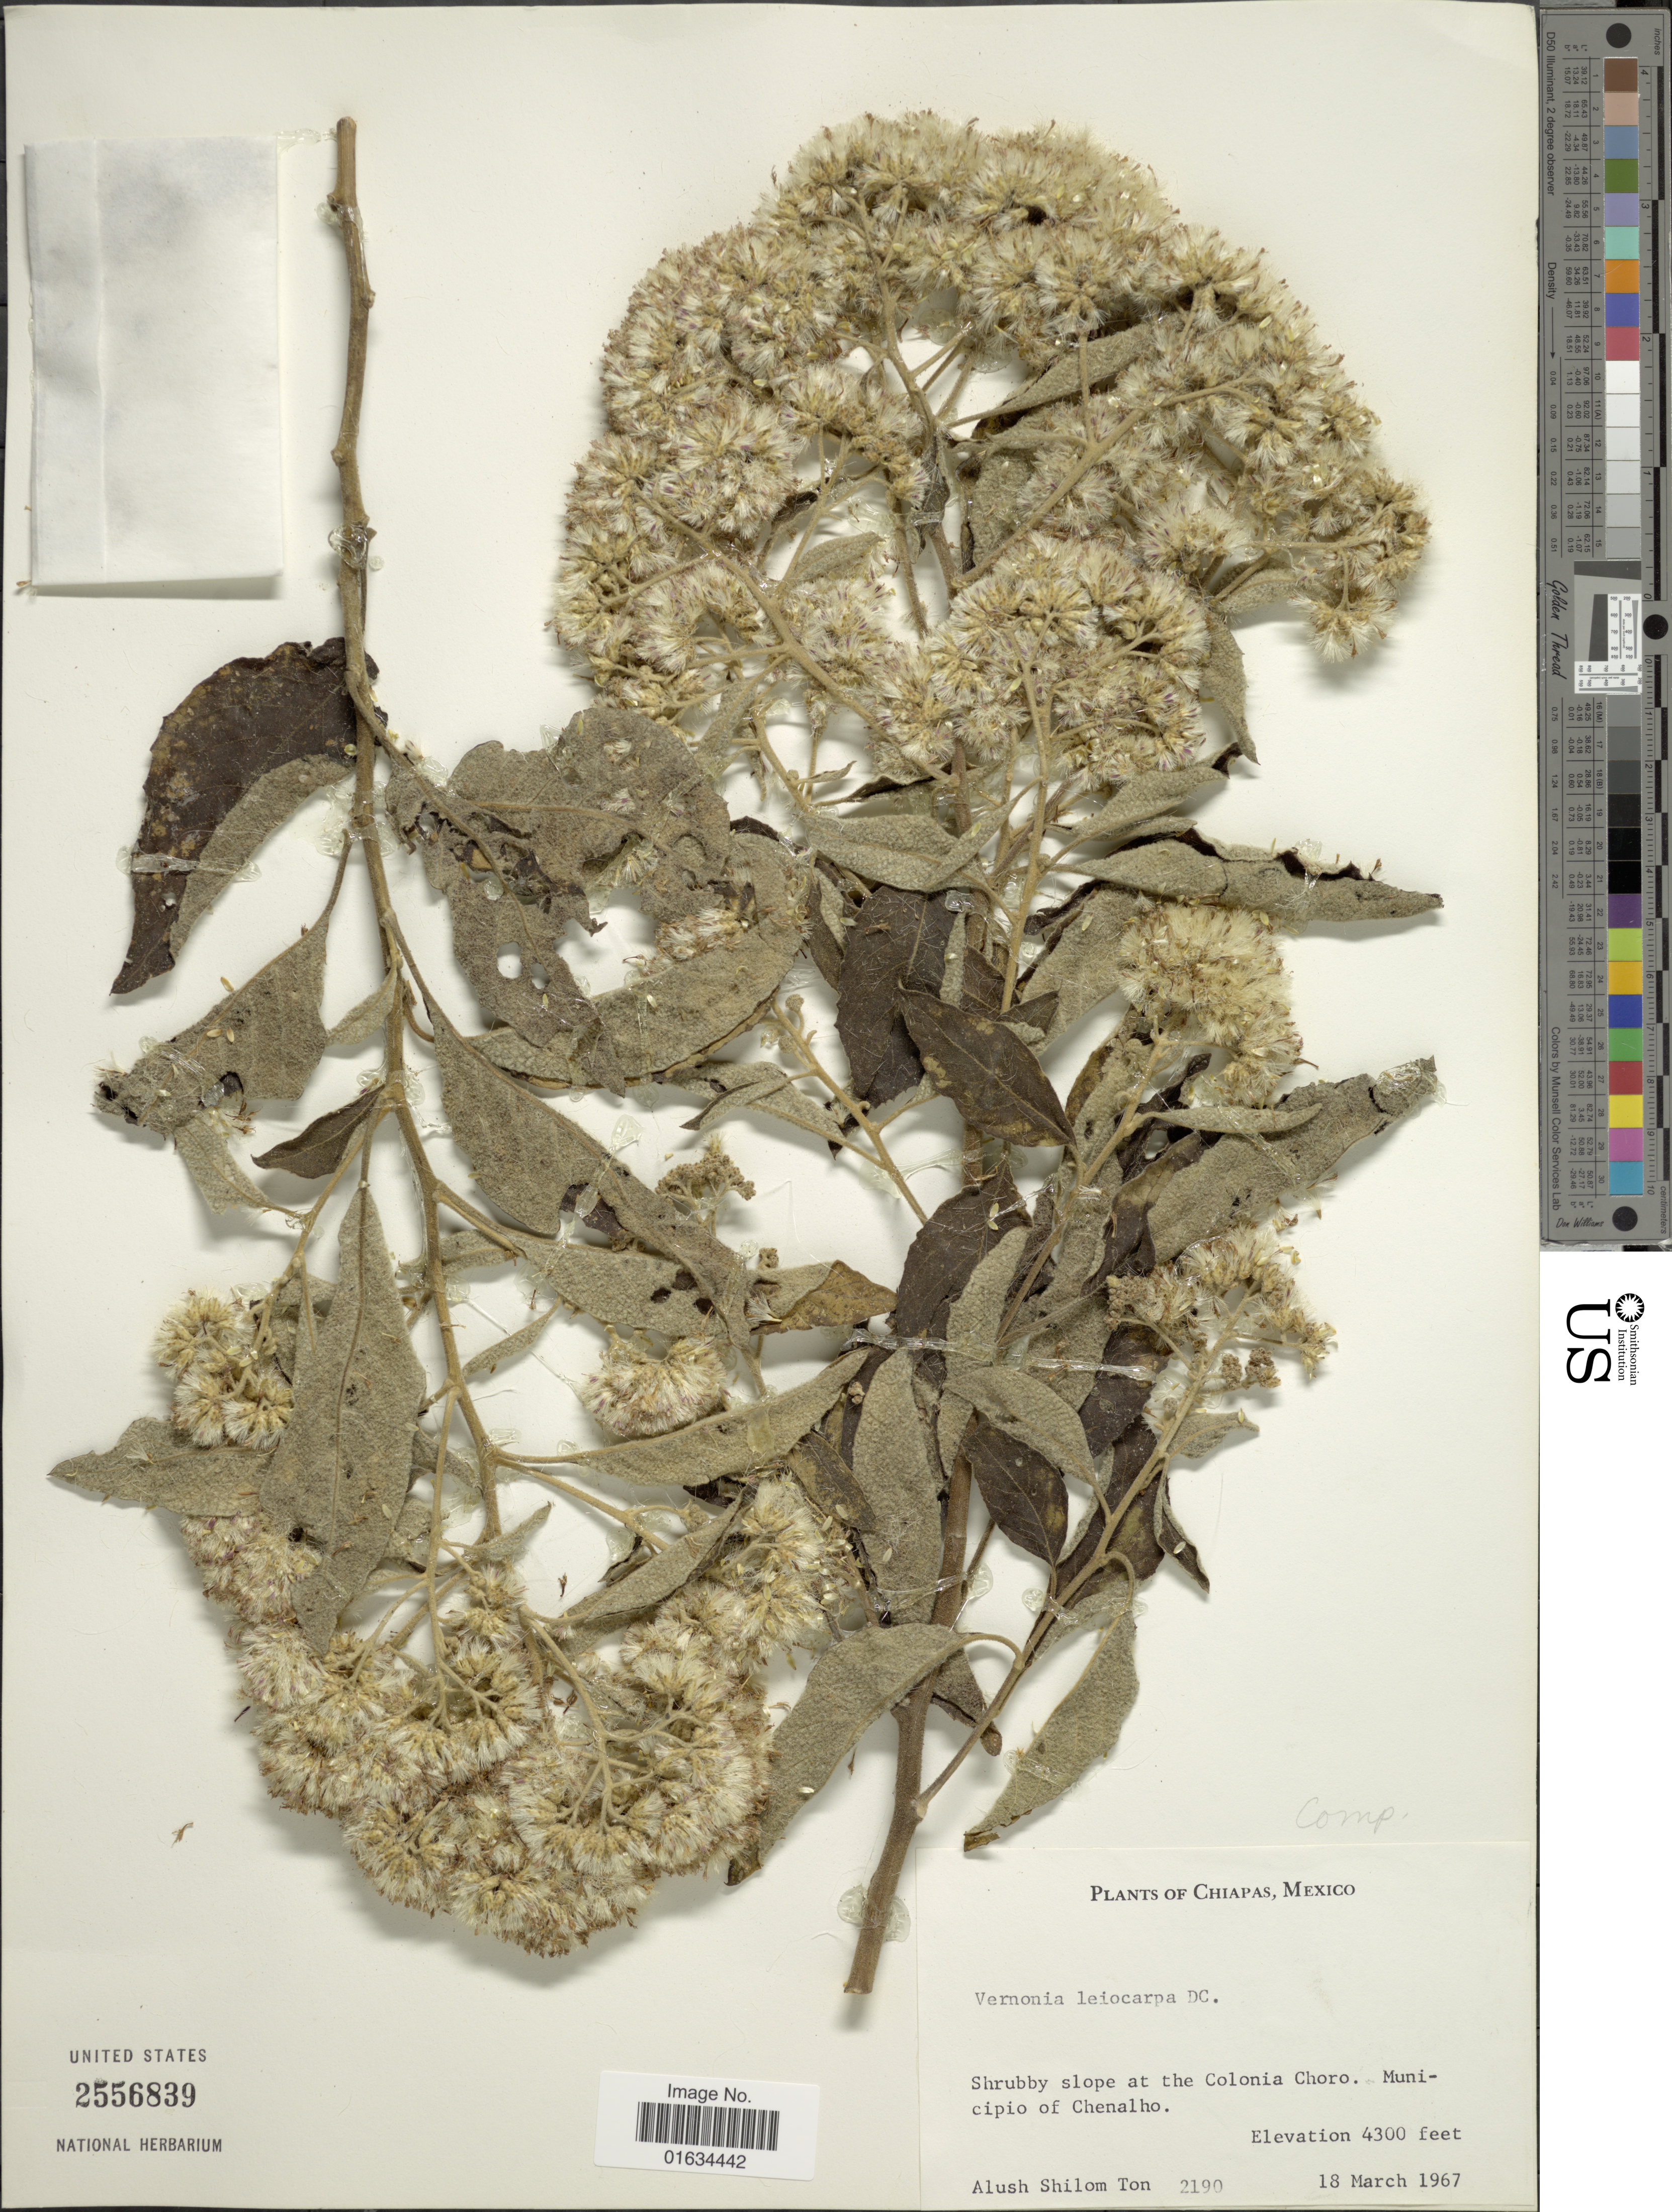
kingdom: Plantae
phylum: Tracheophyta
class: Magnoliopsida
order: Asterales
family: Asteraceae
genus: Eremosis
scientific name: Eremosis leiocarpa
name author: (DC.) Gleason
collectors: A. S. Ton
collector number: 2190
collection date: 1967-03-18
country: Mexico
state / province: Oaxaca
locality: Shrubby slope at the Colonia Choro, Municipio of Chenalho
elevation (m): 1311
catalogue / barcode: US 2556839